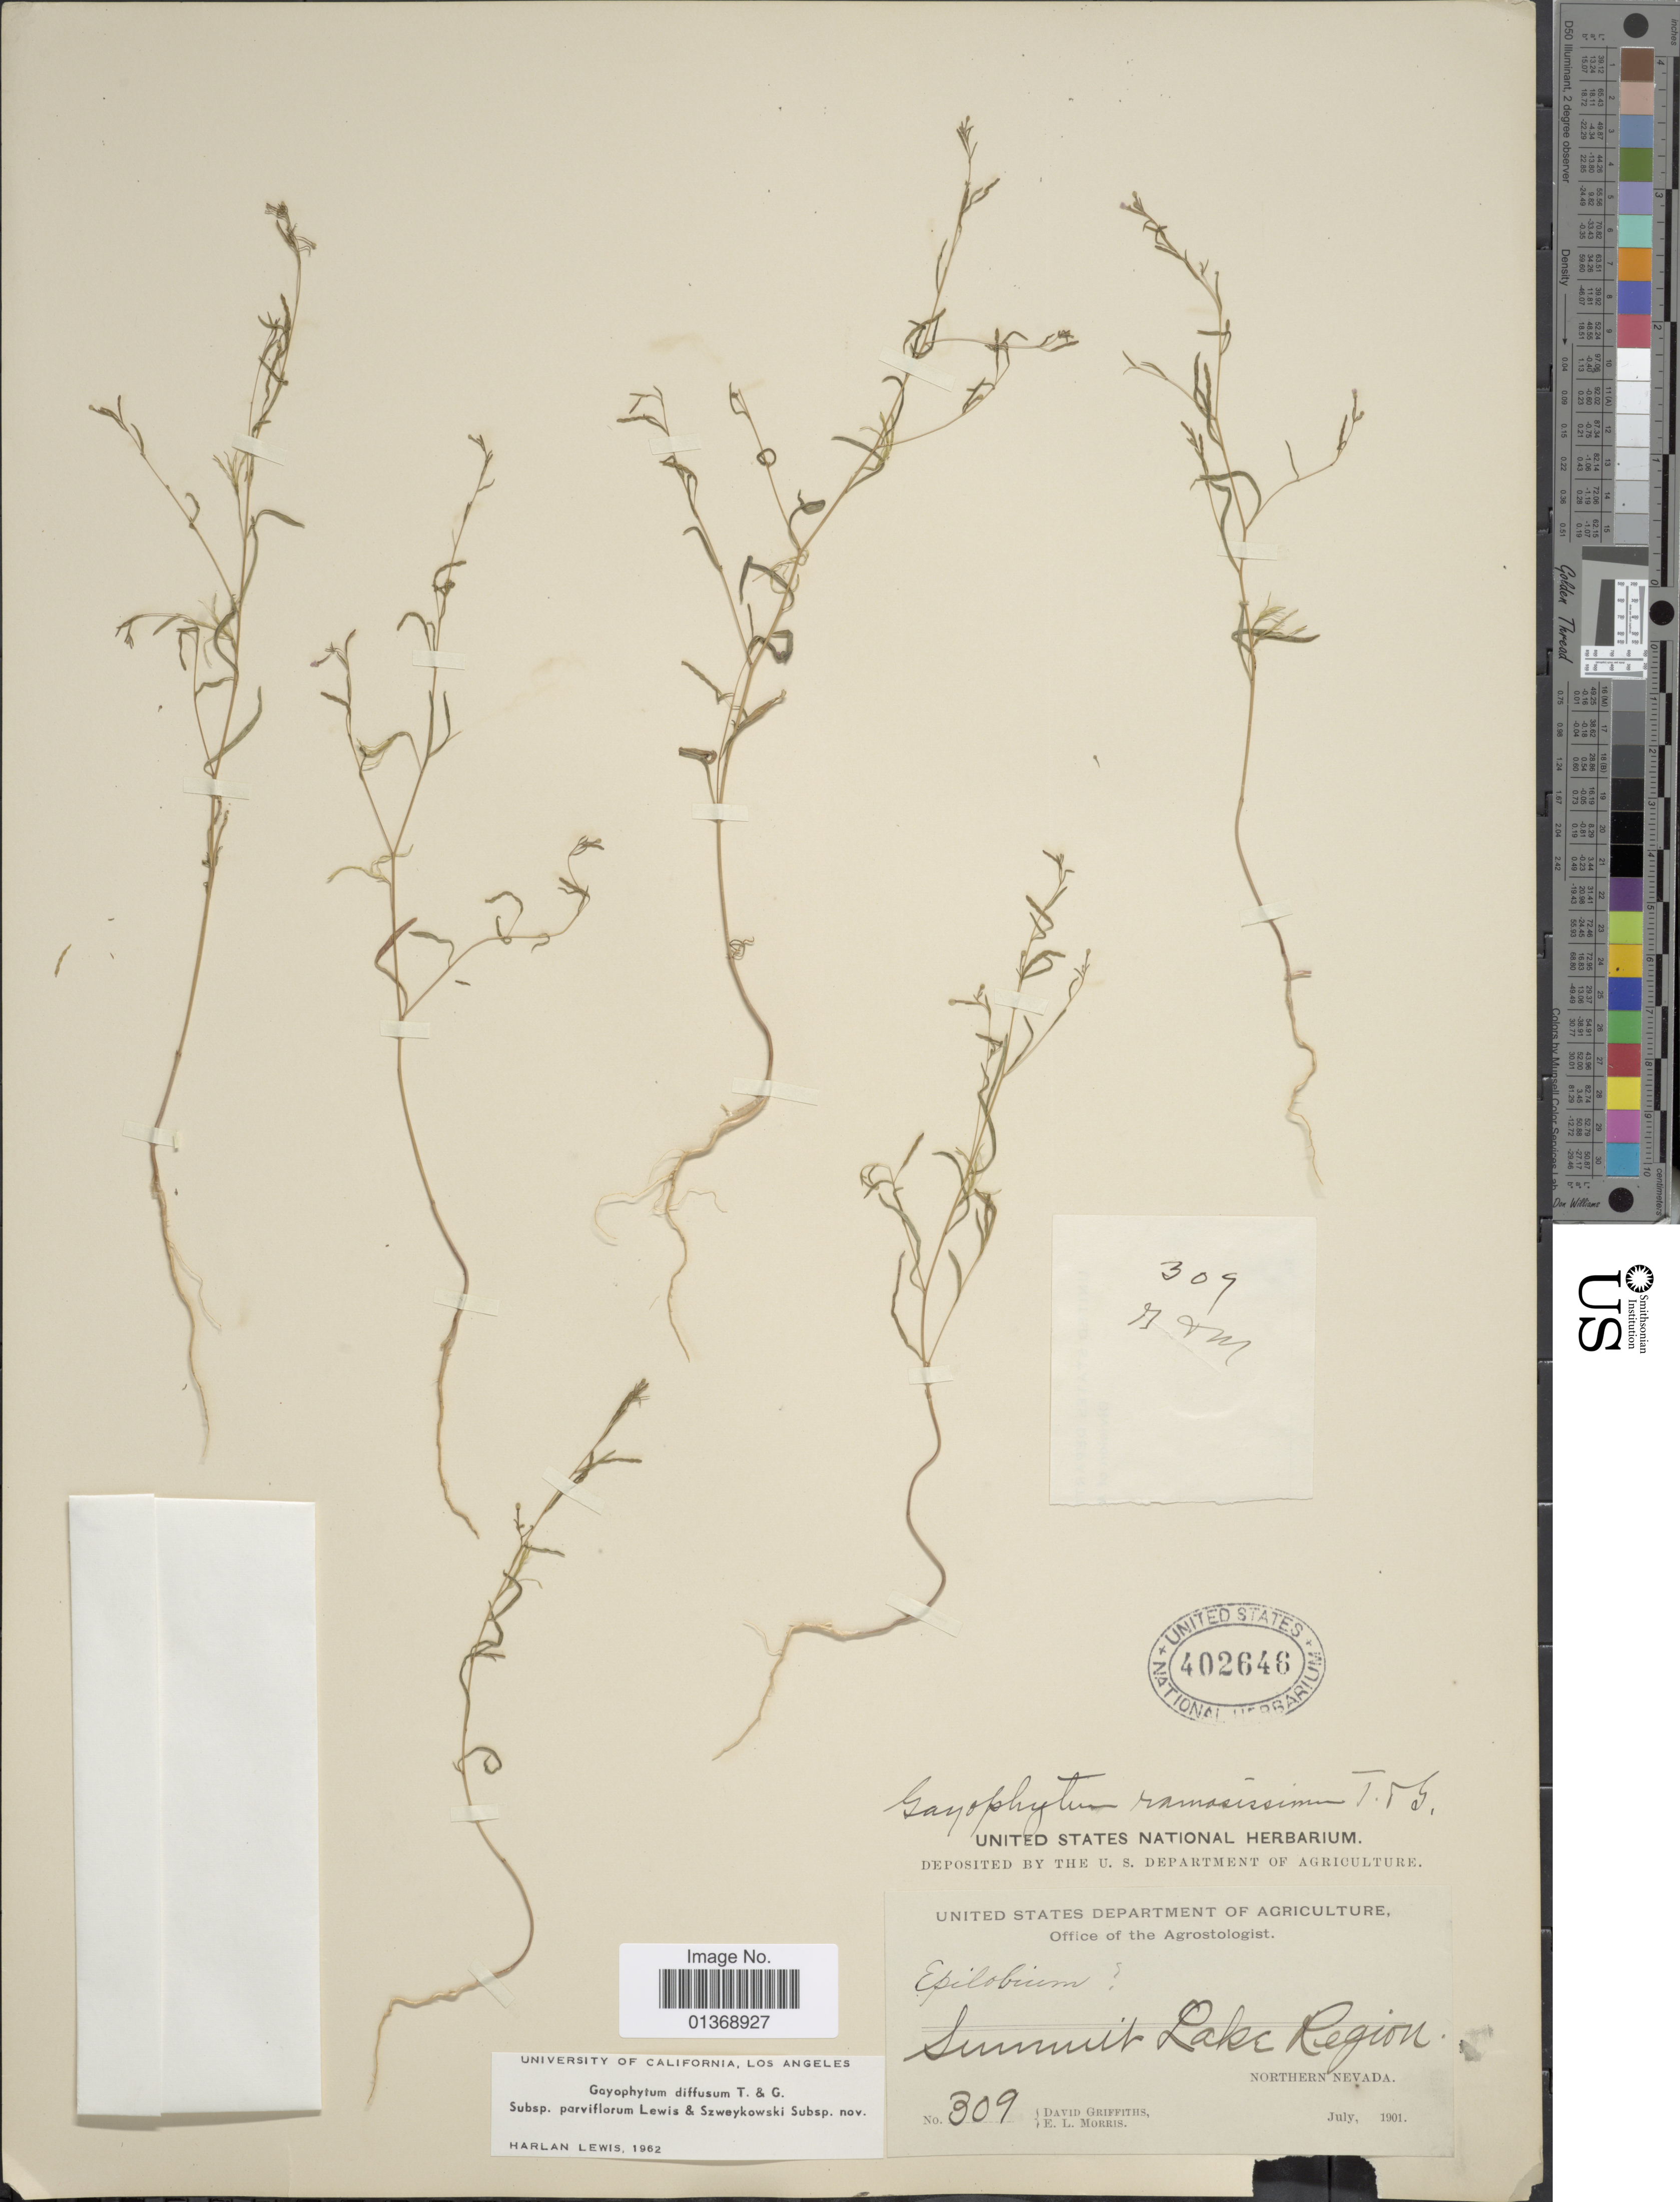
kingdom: Plantae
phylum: Tracheophyta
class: Magnoliopsida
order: Myrtales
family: Onagraceae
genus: Gayophytum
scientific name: Gayophytum diffusum subsp. parviflorum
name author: F. H. Lewis & Szweyk.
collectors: D. Griffiths & E. Morris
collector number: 309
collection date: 1901-07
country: United States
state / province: Nevada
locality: Summit Lake Region, Northern Nevada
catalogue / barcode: US 402646